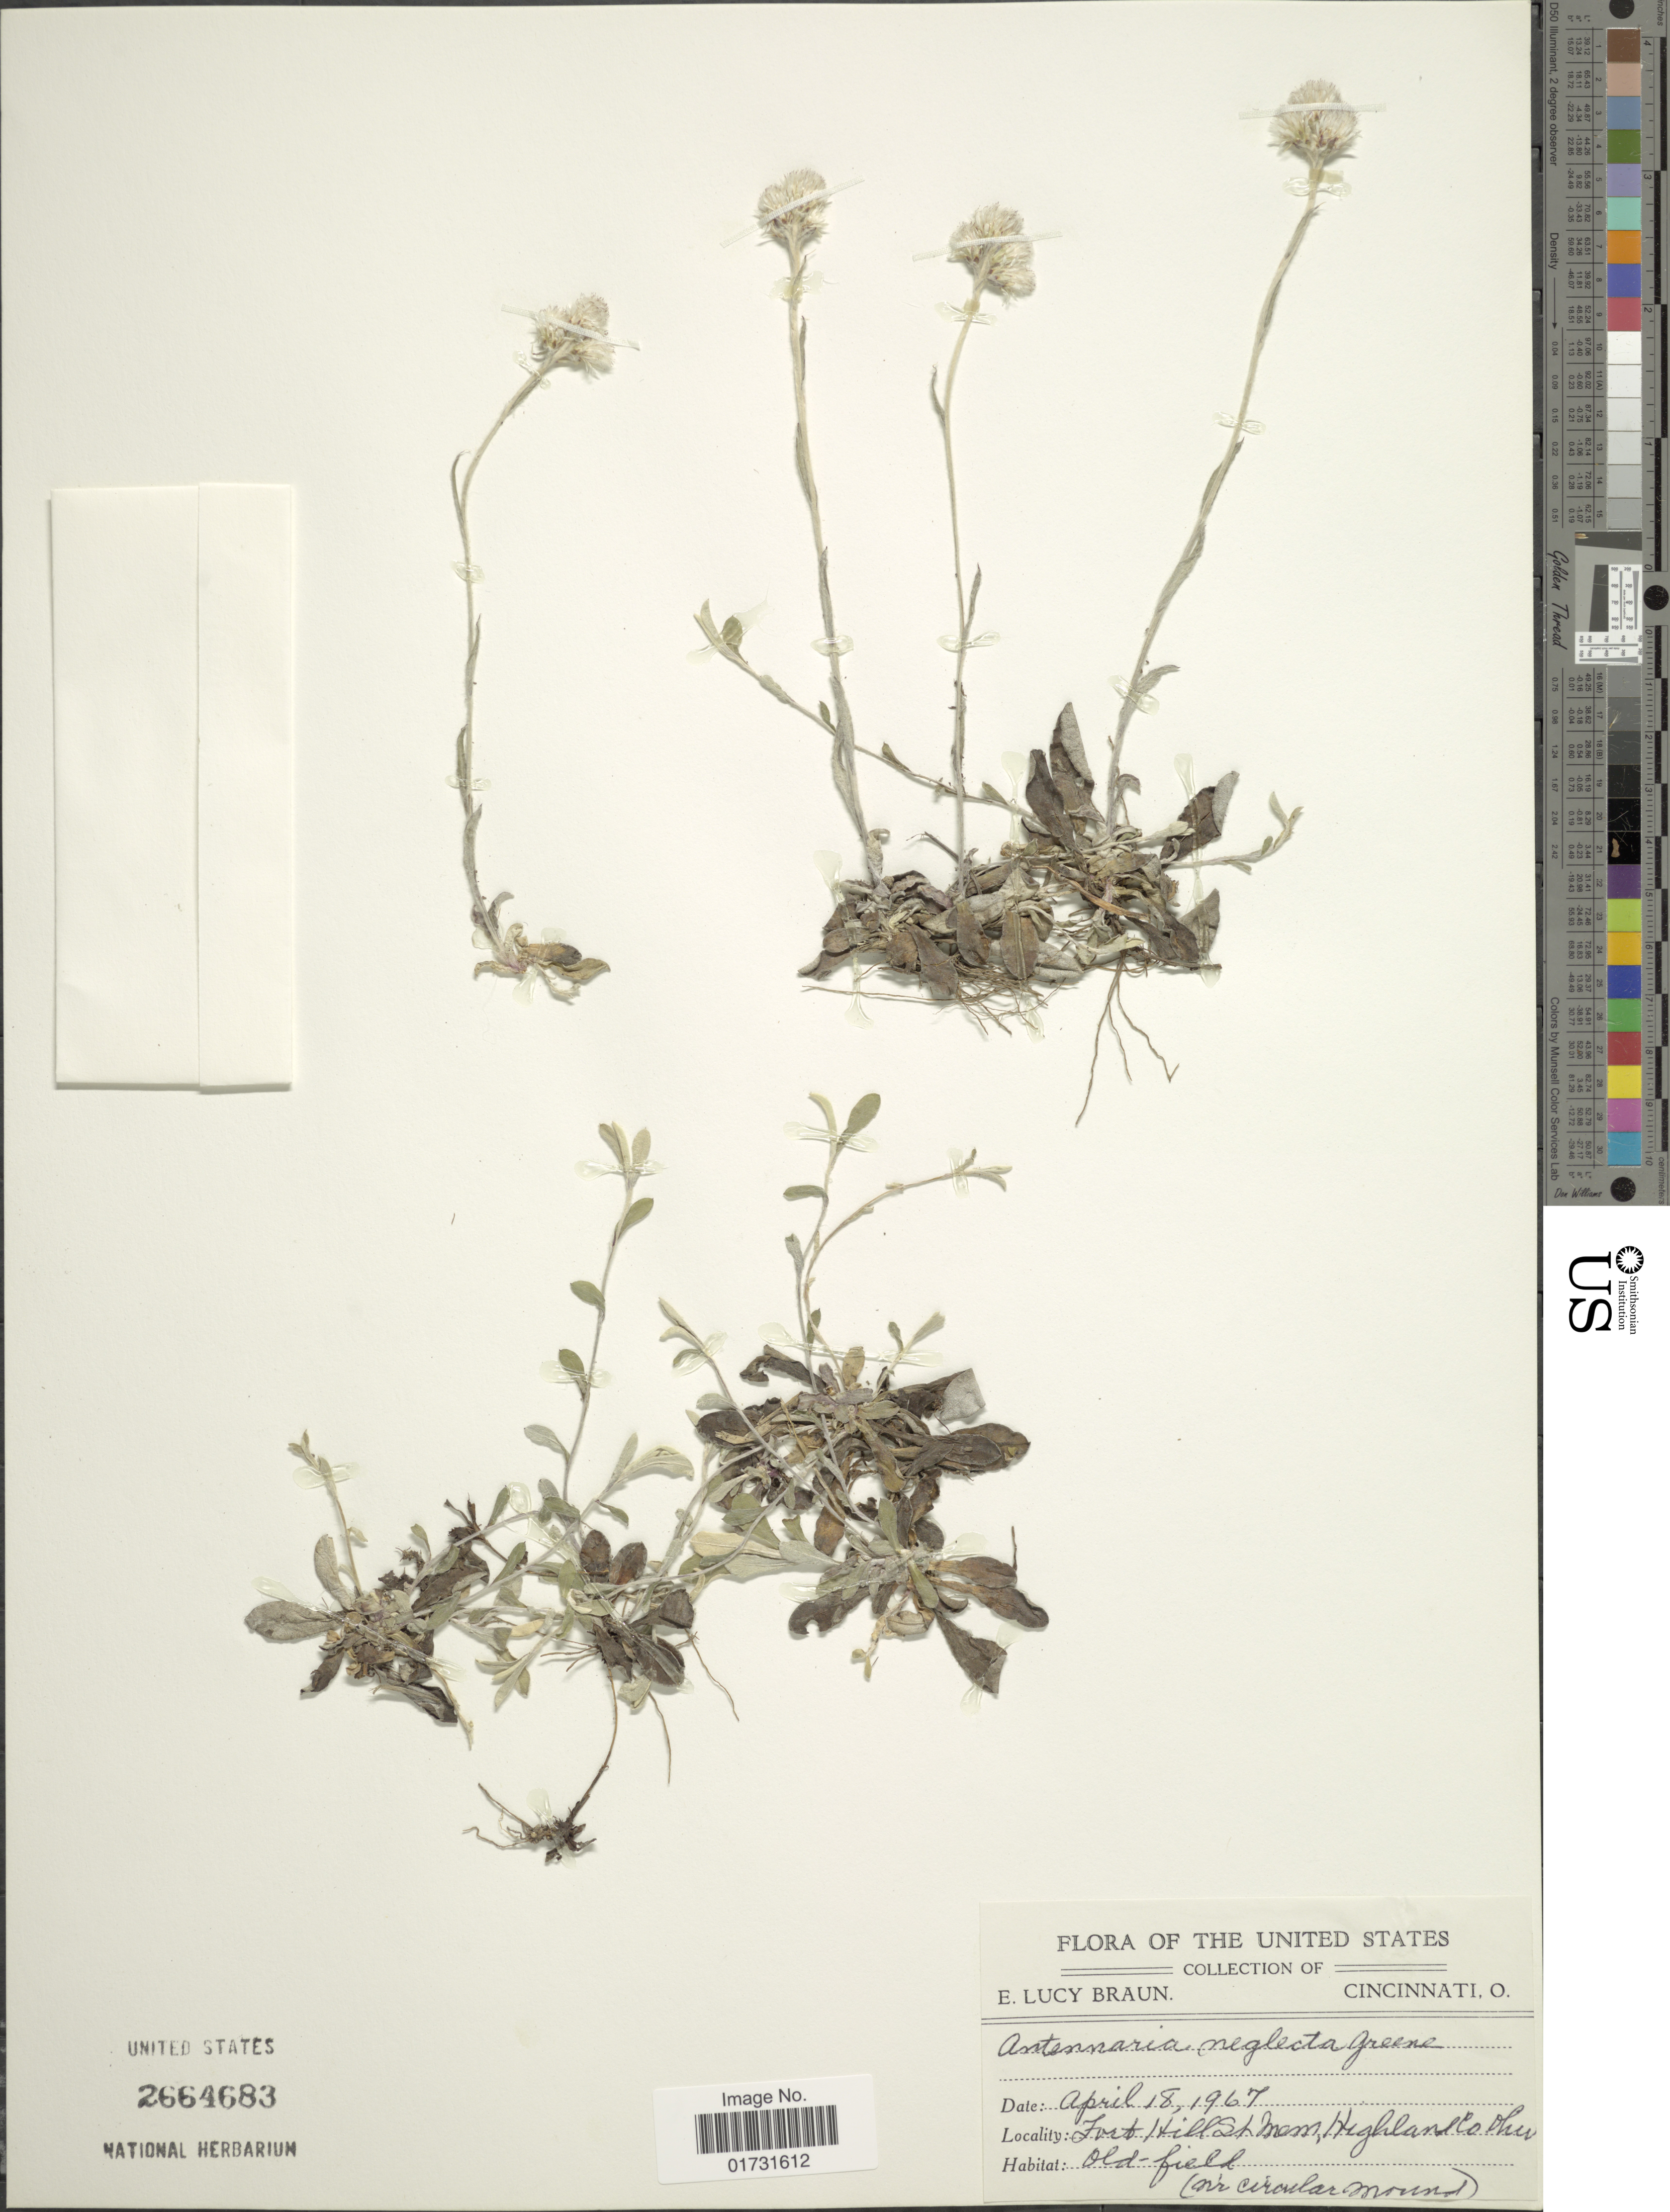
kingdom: Plantae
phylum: Tracheophyta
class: Magnoliopsida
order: Asterales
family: Asteraceae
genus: Antennaria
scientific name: Antennaria neglecta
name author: Greene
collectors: E. L. Braun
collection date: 1967-04-18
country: United States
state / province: Ohio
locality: Fort Hill St. mom, Highland Co.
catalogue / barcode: US 2664683